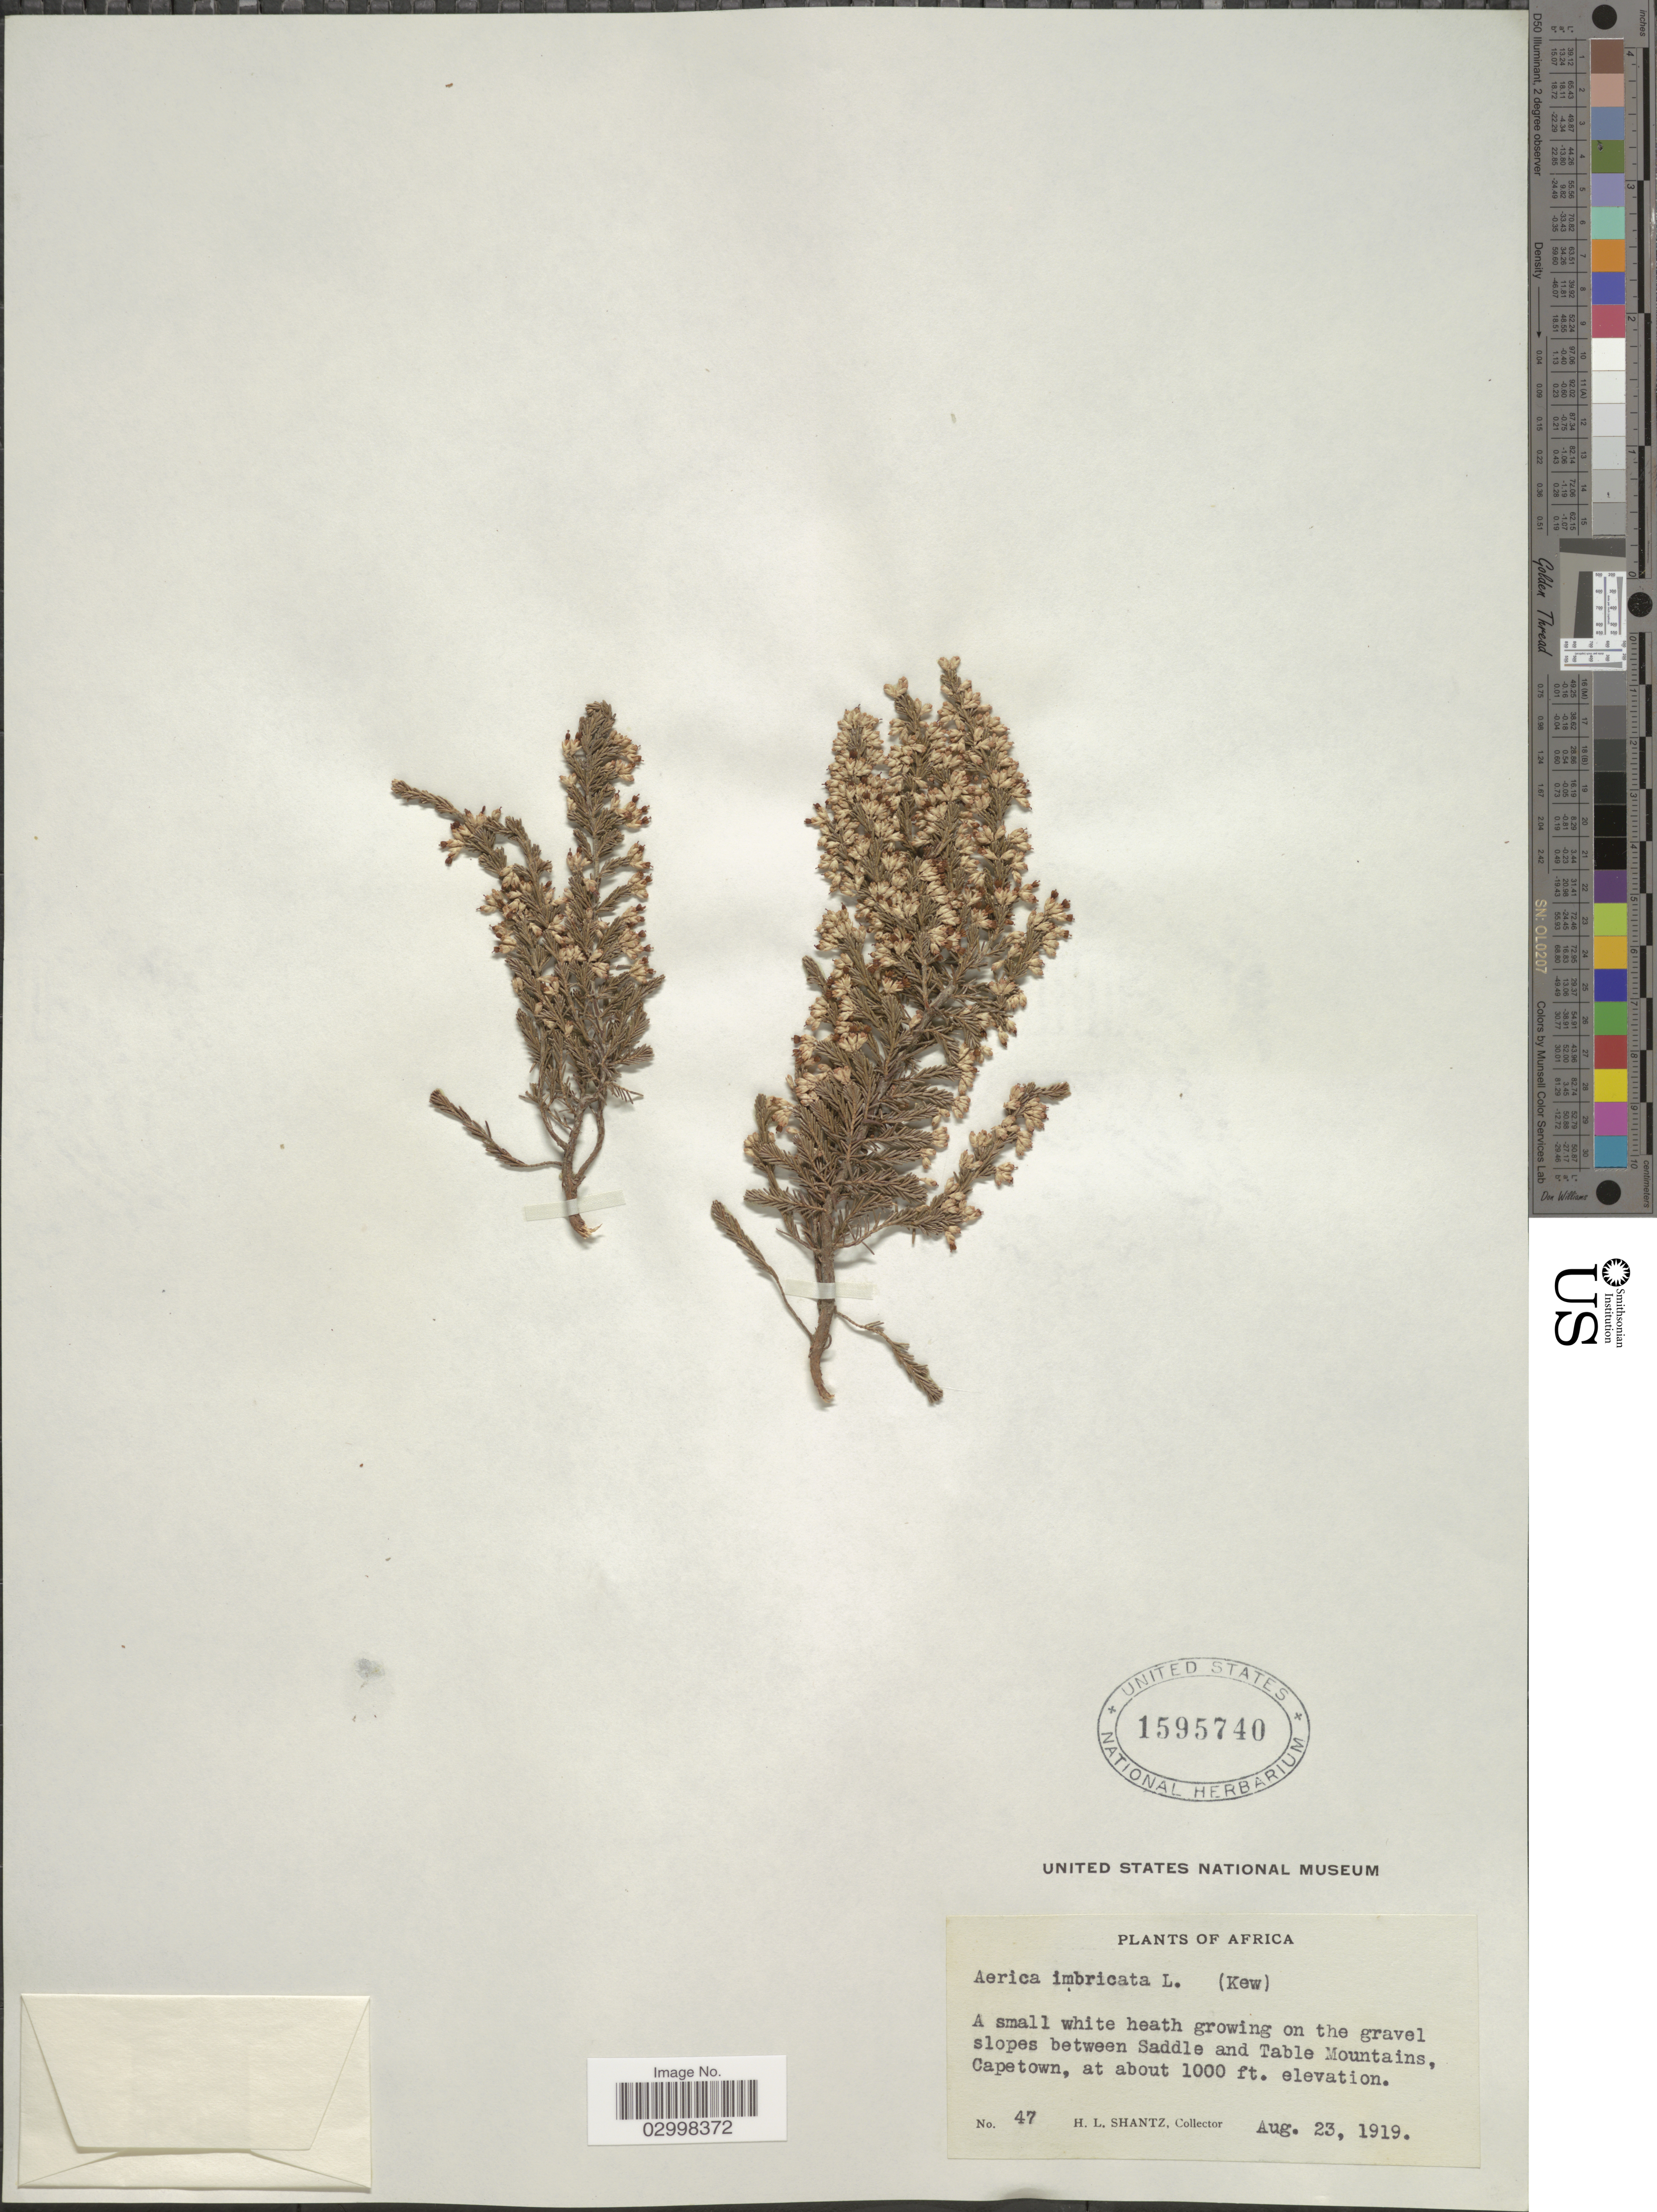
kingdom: Plantae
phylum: Tracheophyta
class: Magnoliopsida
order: Ericales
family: Ericaceae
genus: Erica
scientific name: Erica imbricata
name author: L.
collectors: H. Shantz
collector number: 47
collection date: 1919-08-23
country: South Africa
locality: On the gravel slopes between Saddle and Table Mountains, Capetown.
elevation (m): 305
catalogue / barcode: US 1595740